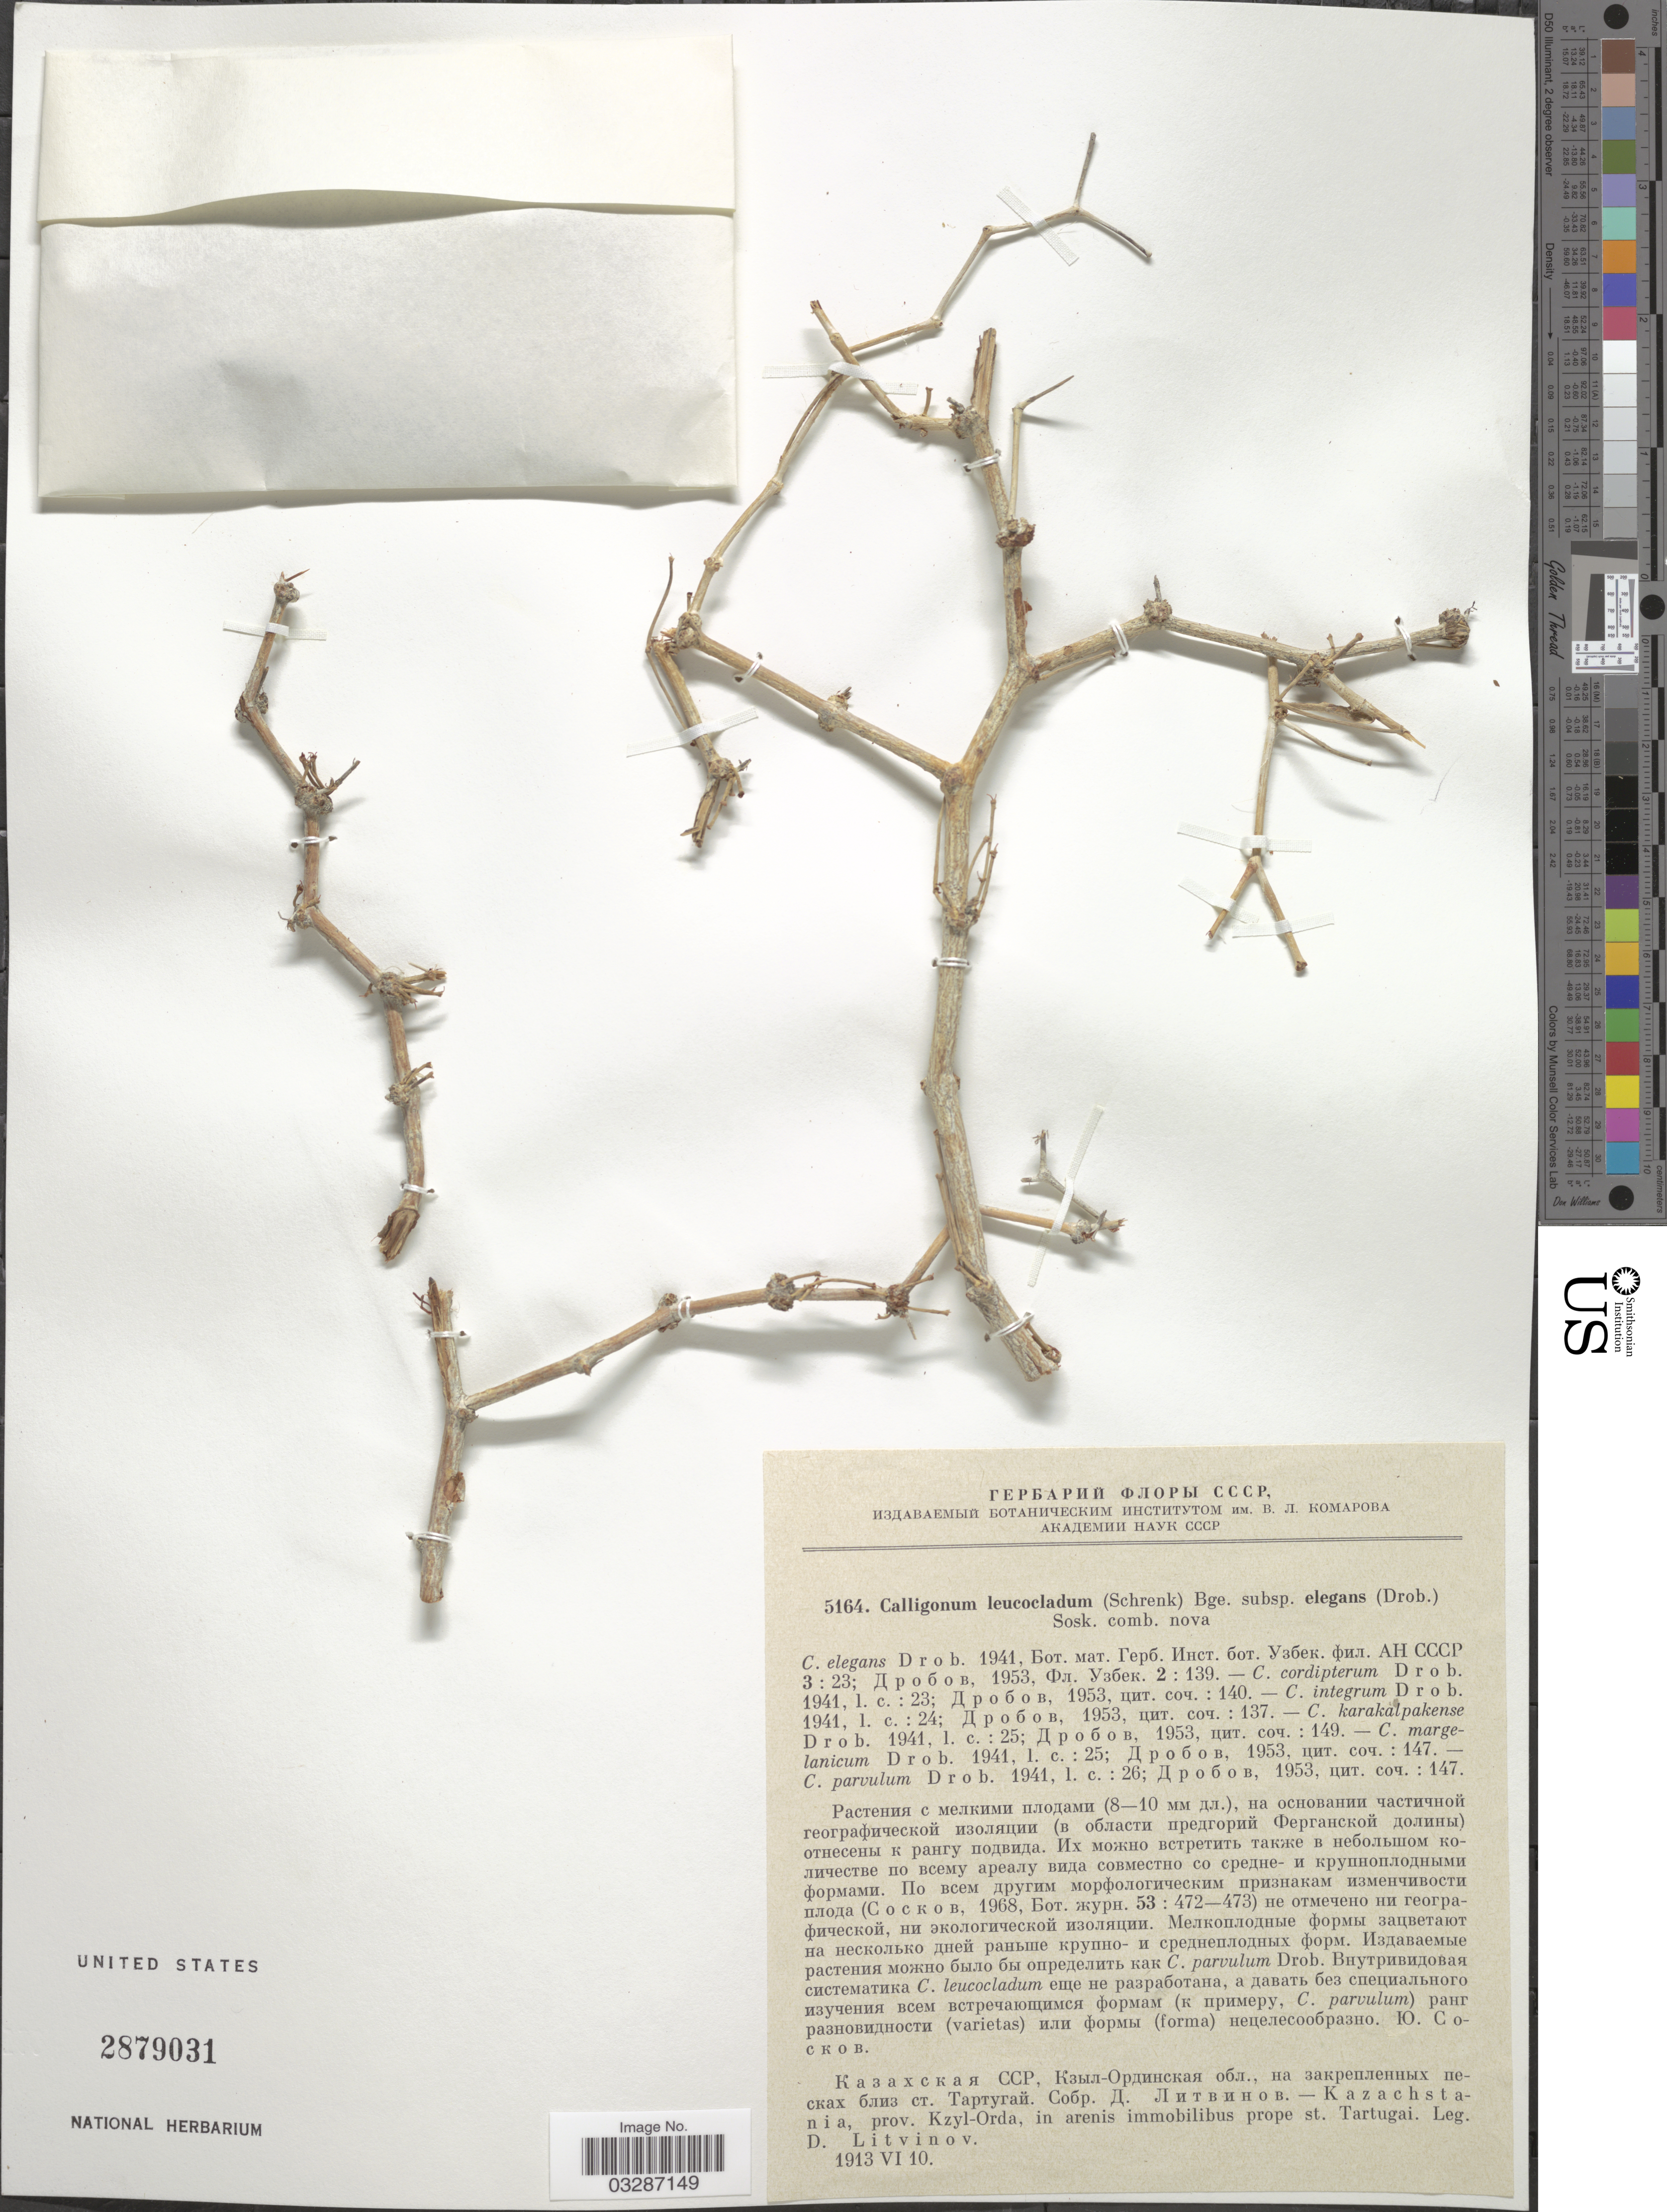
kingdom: Plantae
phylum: Tracheophyta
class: Magnoliopsida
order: Caryophyllales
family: Polygonaceae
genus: Calligonum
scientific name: Calligonum leucocladum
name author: (Schrenk) Bunge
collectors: D. Litvinov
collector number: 5164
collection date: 1913-06-10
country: Kazakhstan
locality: Kazachstania, prov. Kzyl-Orda, in arenis immobilibus st. Tartugai.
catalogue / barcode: US 2879031